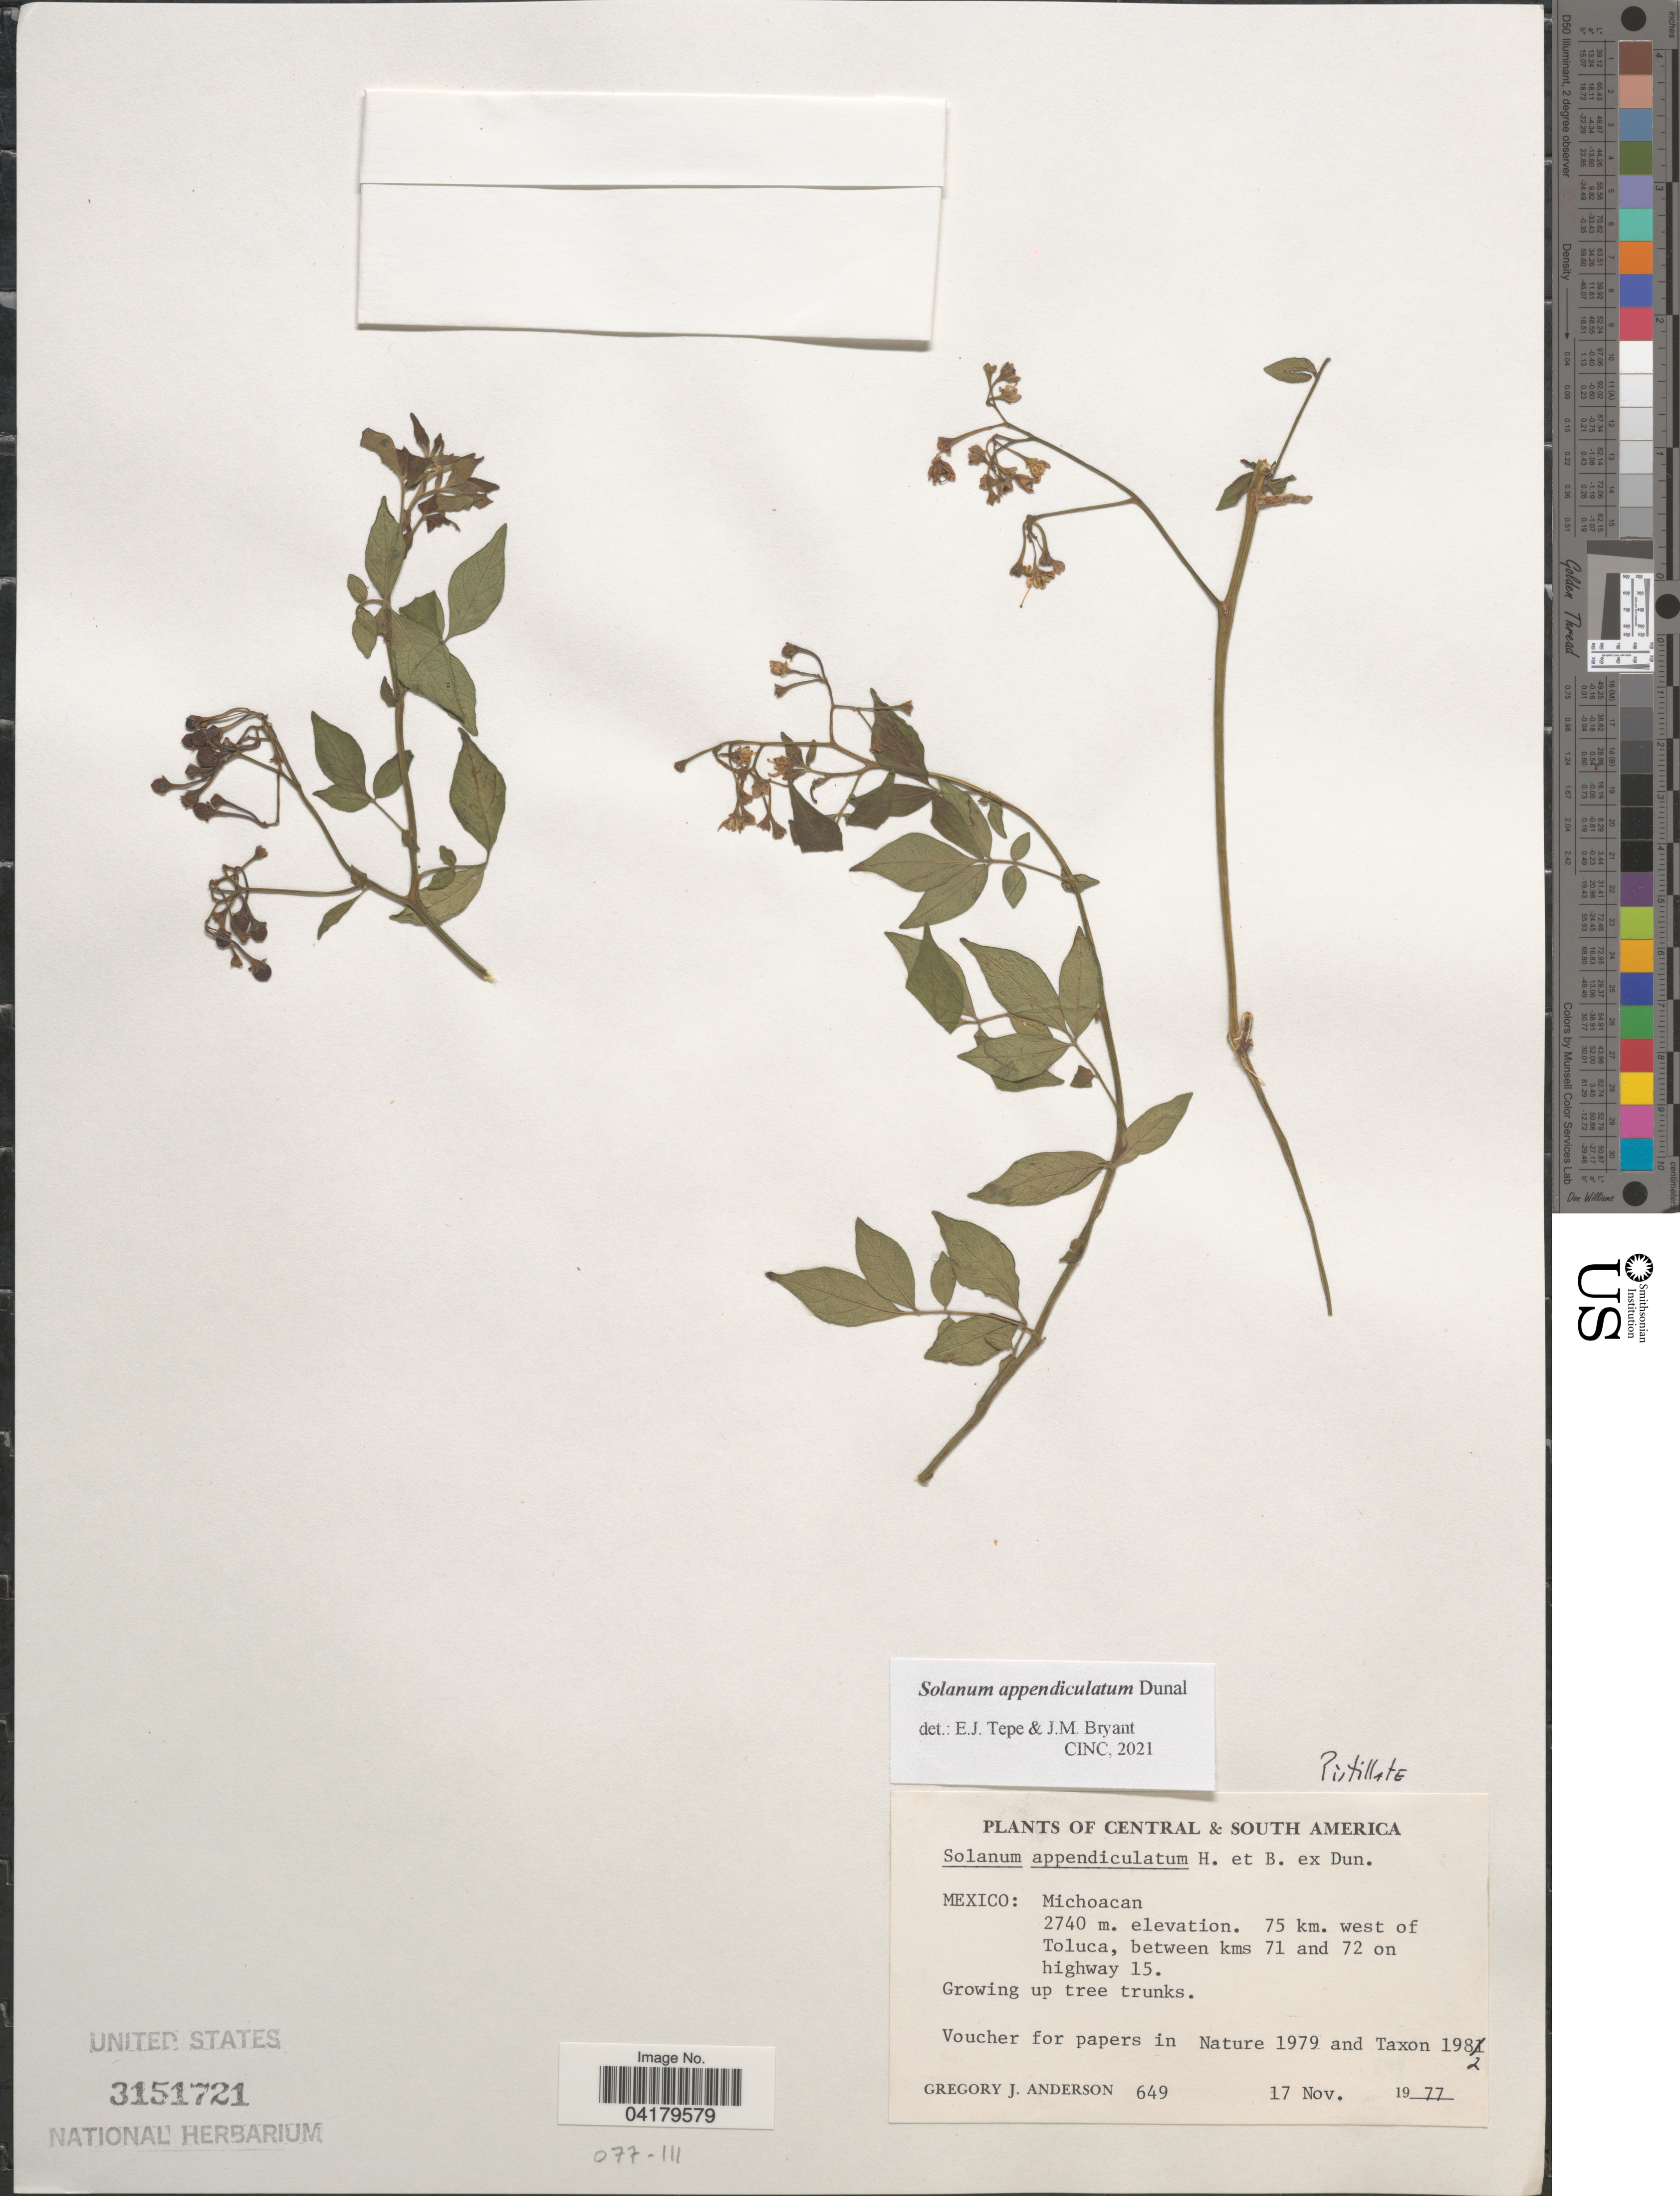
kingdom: Plantae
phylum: Tracheophyta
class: Magnoliopsida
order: Solanales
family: Solanaceae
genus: Solanum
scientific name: Solanum appendiculatum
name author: Humb. & Bonpl. ex Dunal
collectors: G. J. Anderson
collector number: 649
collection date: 1977-11-17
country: Mexico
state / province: Michoacán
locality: Central & South America. 75 km. west of Toluca, between kms 71 and 72 on highway 15.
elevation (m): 2740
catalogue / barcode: US 3151721